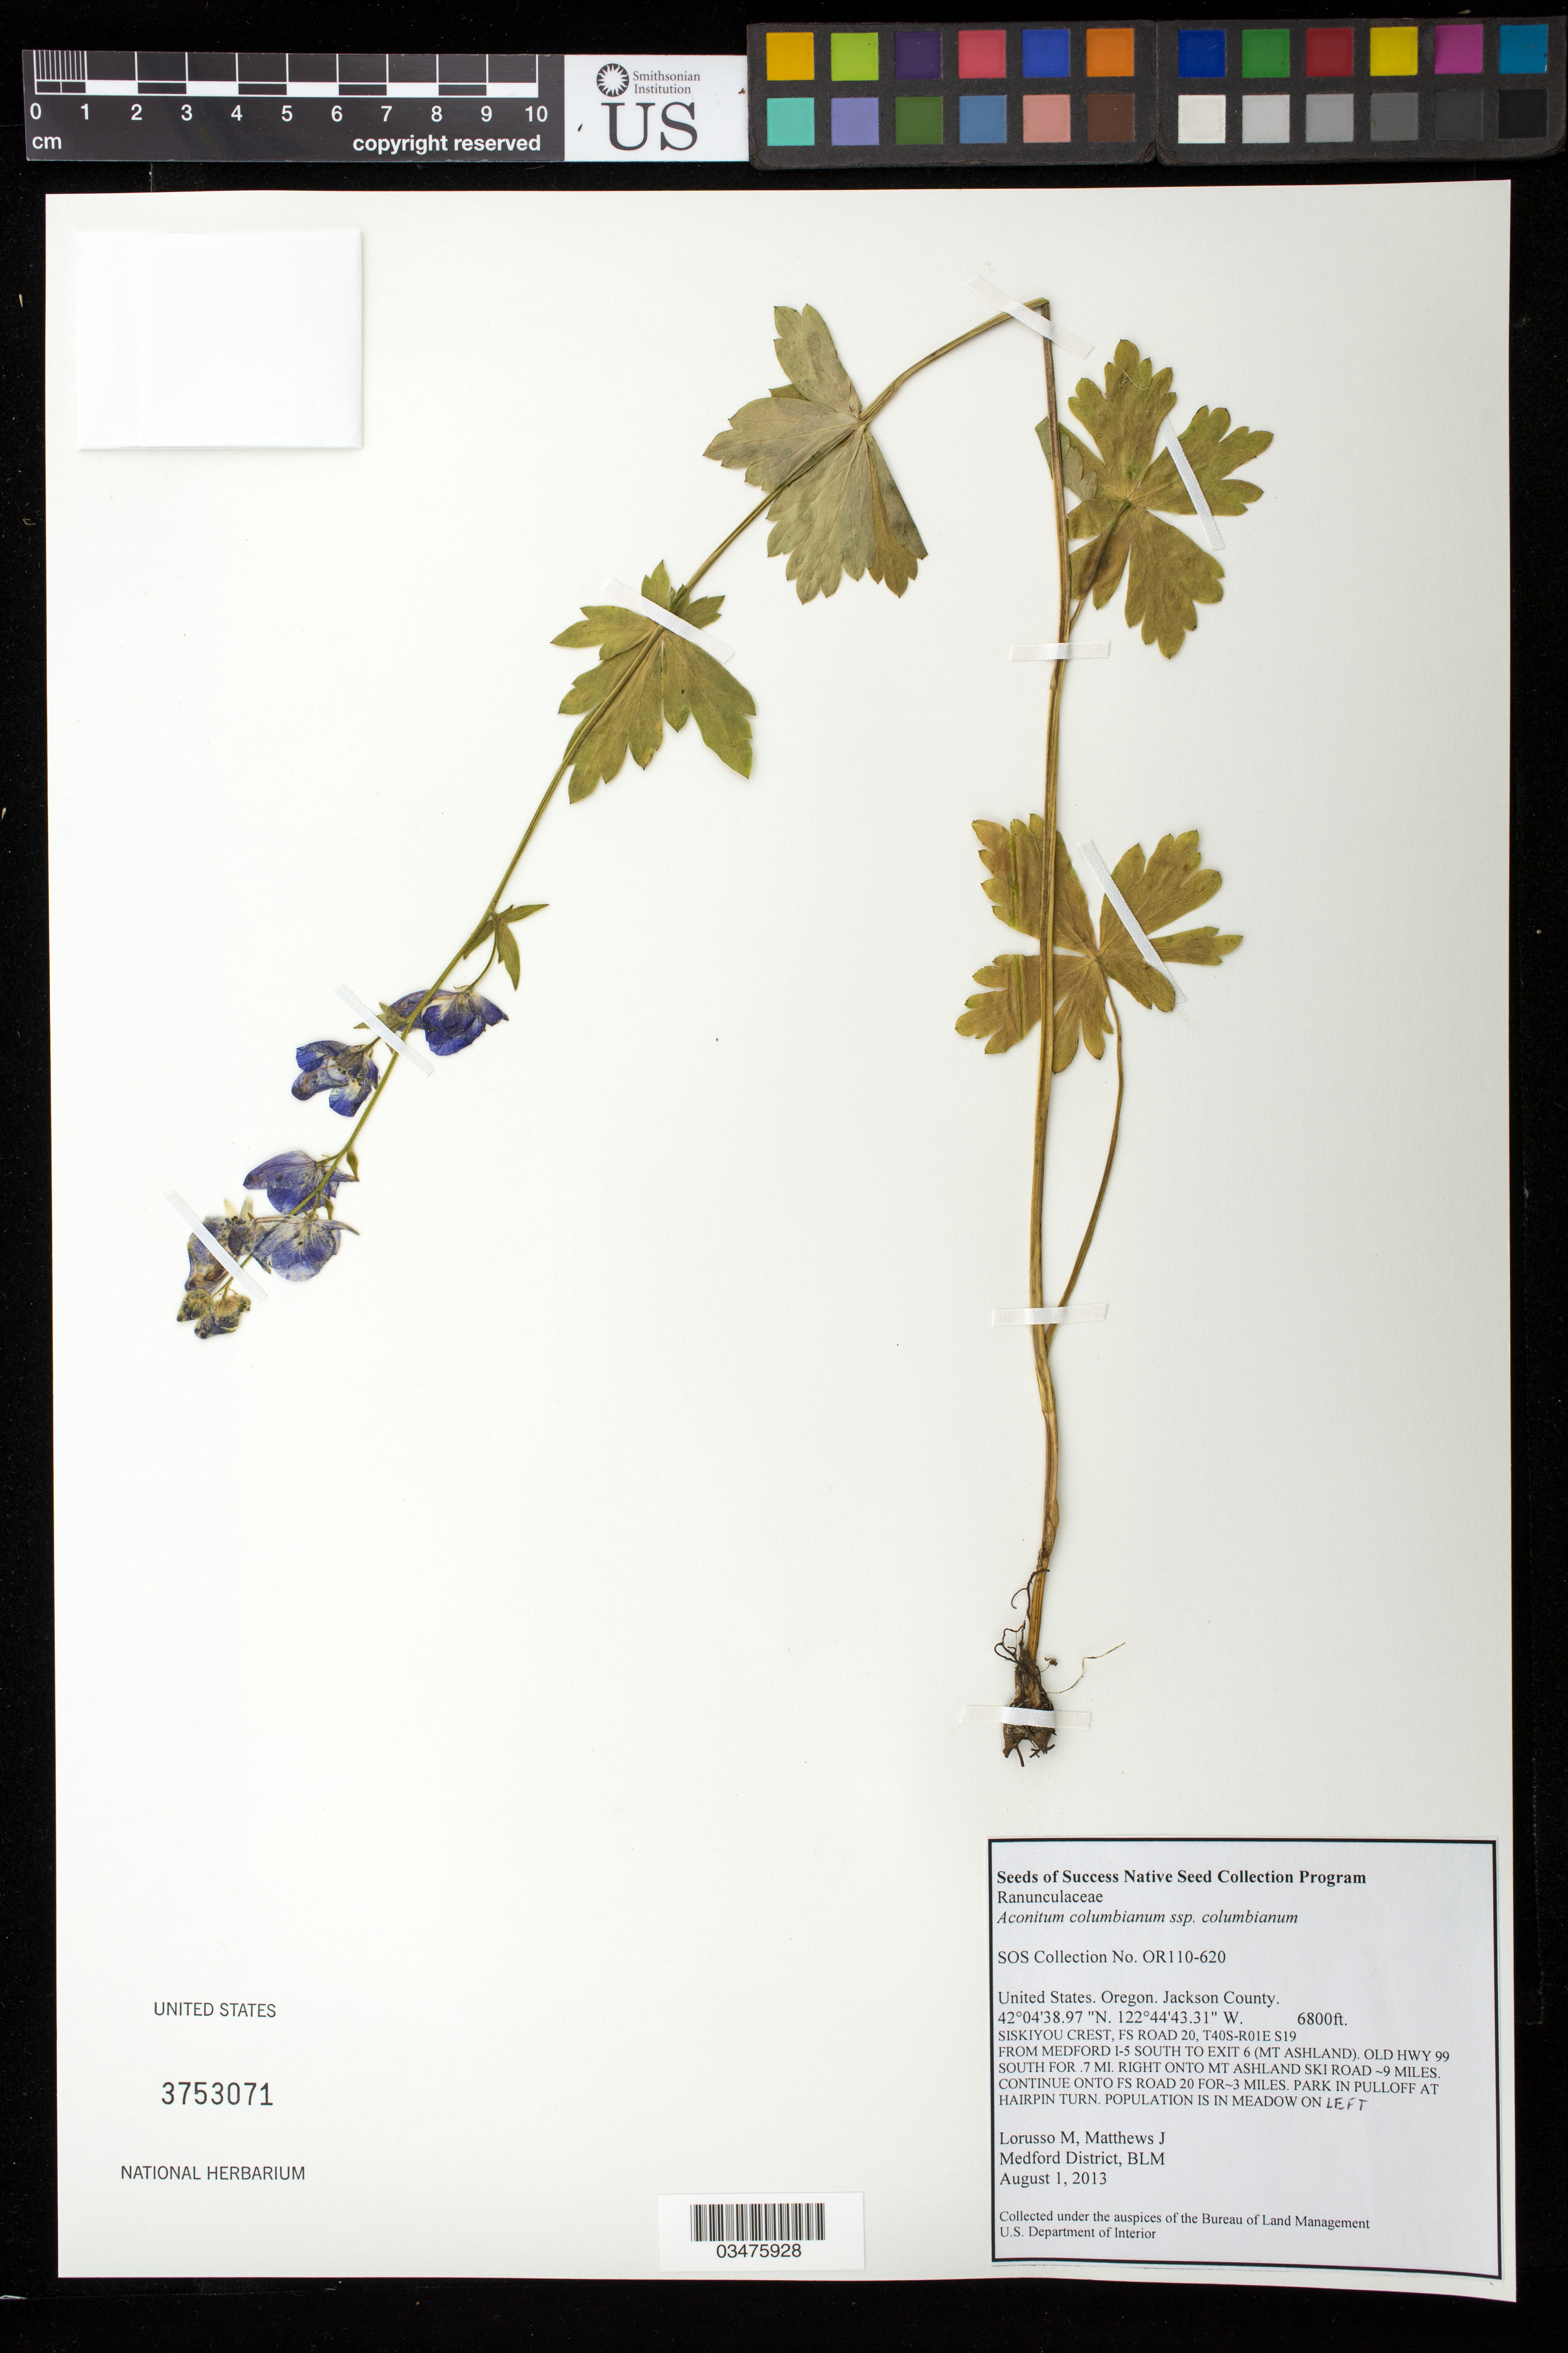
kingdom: Plantae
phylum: Tracheophyta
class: Magnoliopsida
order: Ranunculales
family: Ranunculaceae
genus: Aconitum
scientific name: Aconitum columbianum subsp. columbianum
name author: Nutt.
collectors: M. Lorusso & J. Matthews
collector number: OR110-620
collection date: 2013-08-01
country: United States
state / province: Oregon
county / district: Jackson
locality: Siskiyou Crest, FS Road 20, pulloff at Hairpin Turn.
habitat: Meadow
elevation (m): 2073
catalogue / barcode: US 3753071